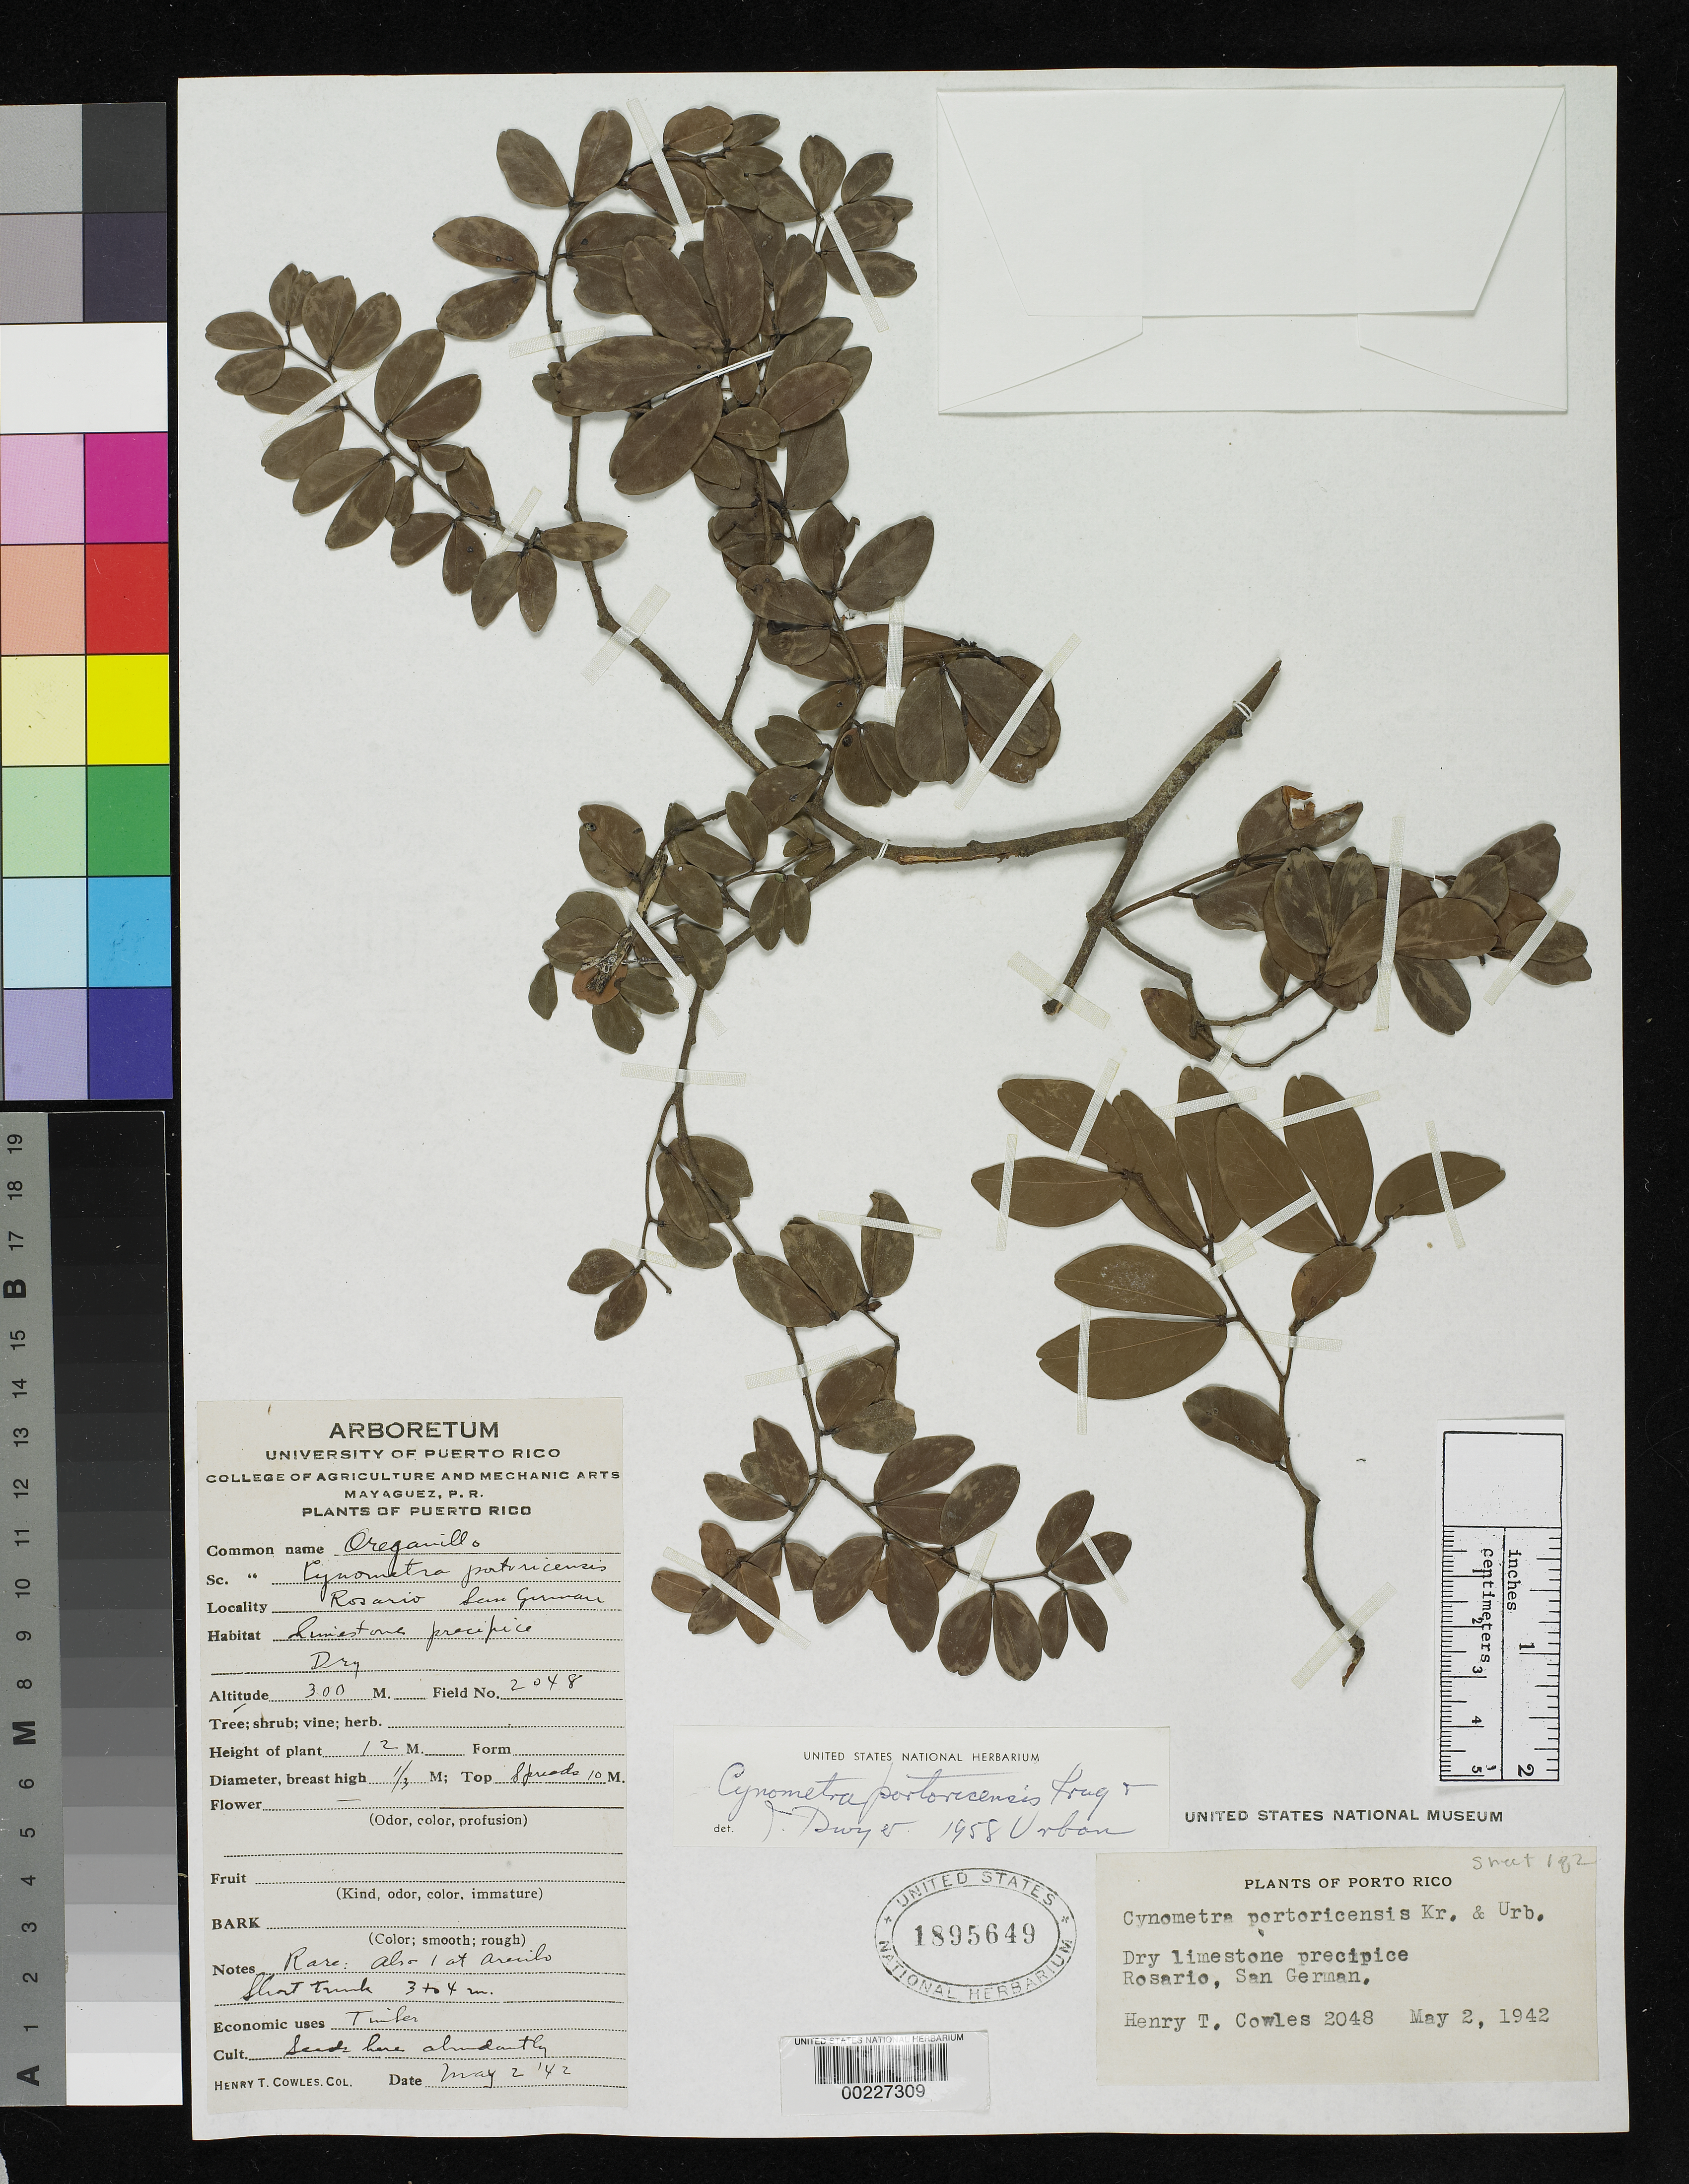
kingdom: Plantae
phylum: Tracheophyta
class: Magnoliopsida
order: Fabales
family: Fabaceae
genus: Cynometra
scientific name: Cynometra portoricensis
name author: Krug & Urb.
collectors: H. Cowles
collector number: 2048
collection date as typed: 02 May 1942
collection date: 1942-05-02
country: Puerto Rico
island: Greater Antilles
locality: Rosario, san german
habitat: Dry limestone precipice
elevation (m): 300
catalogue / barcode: US 1895649